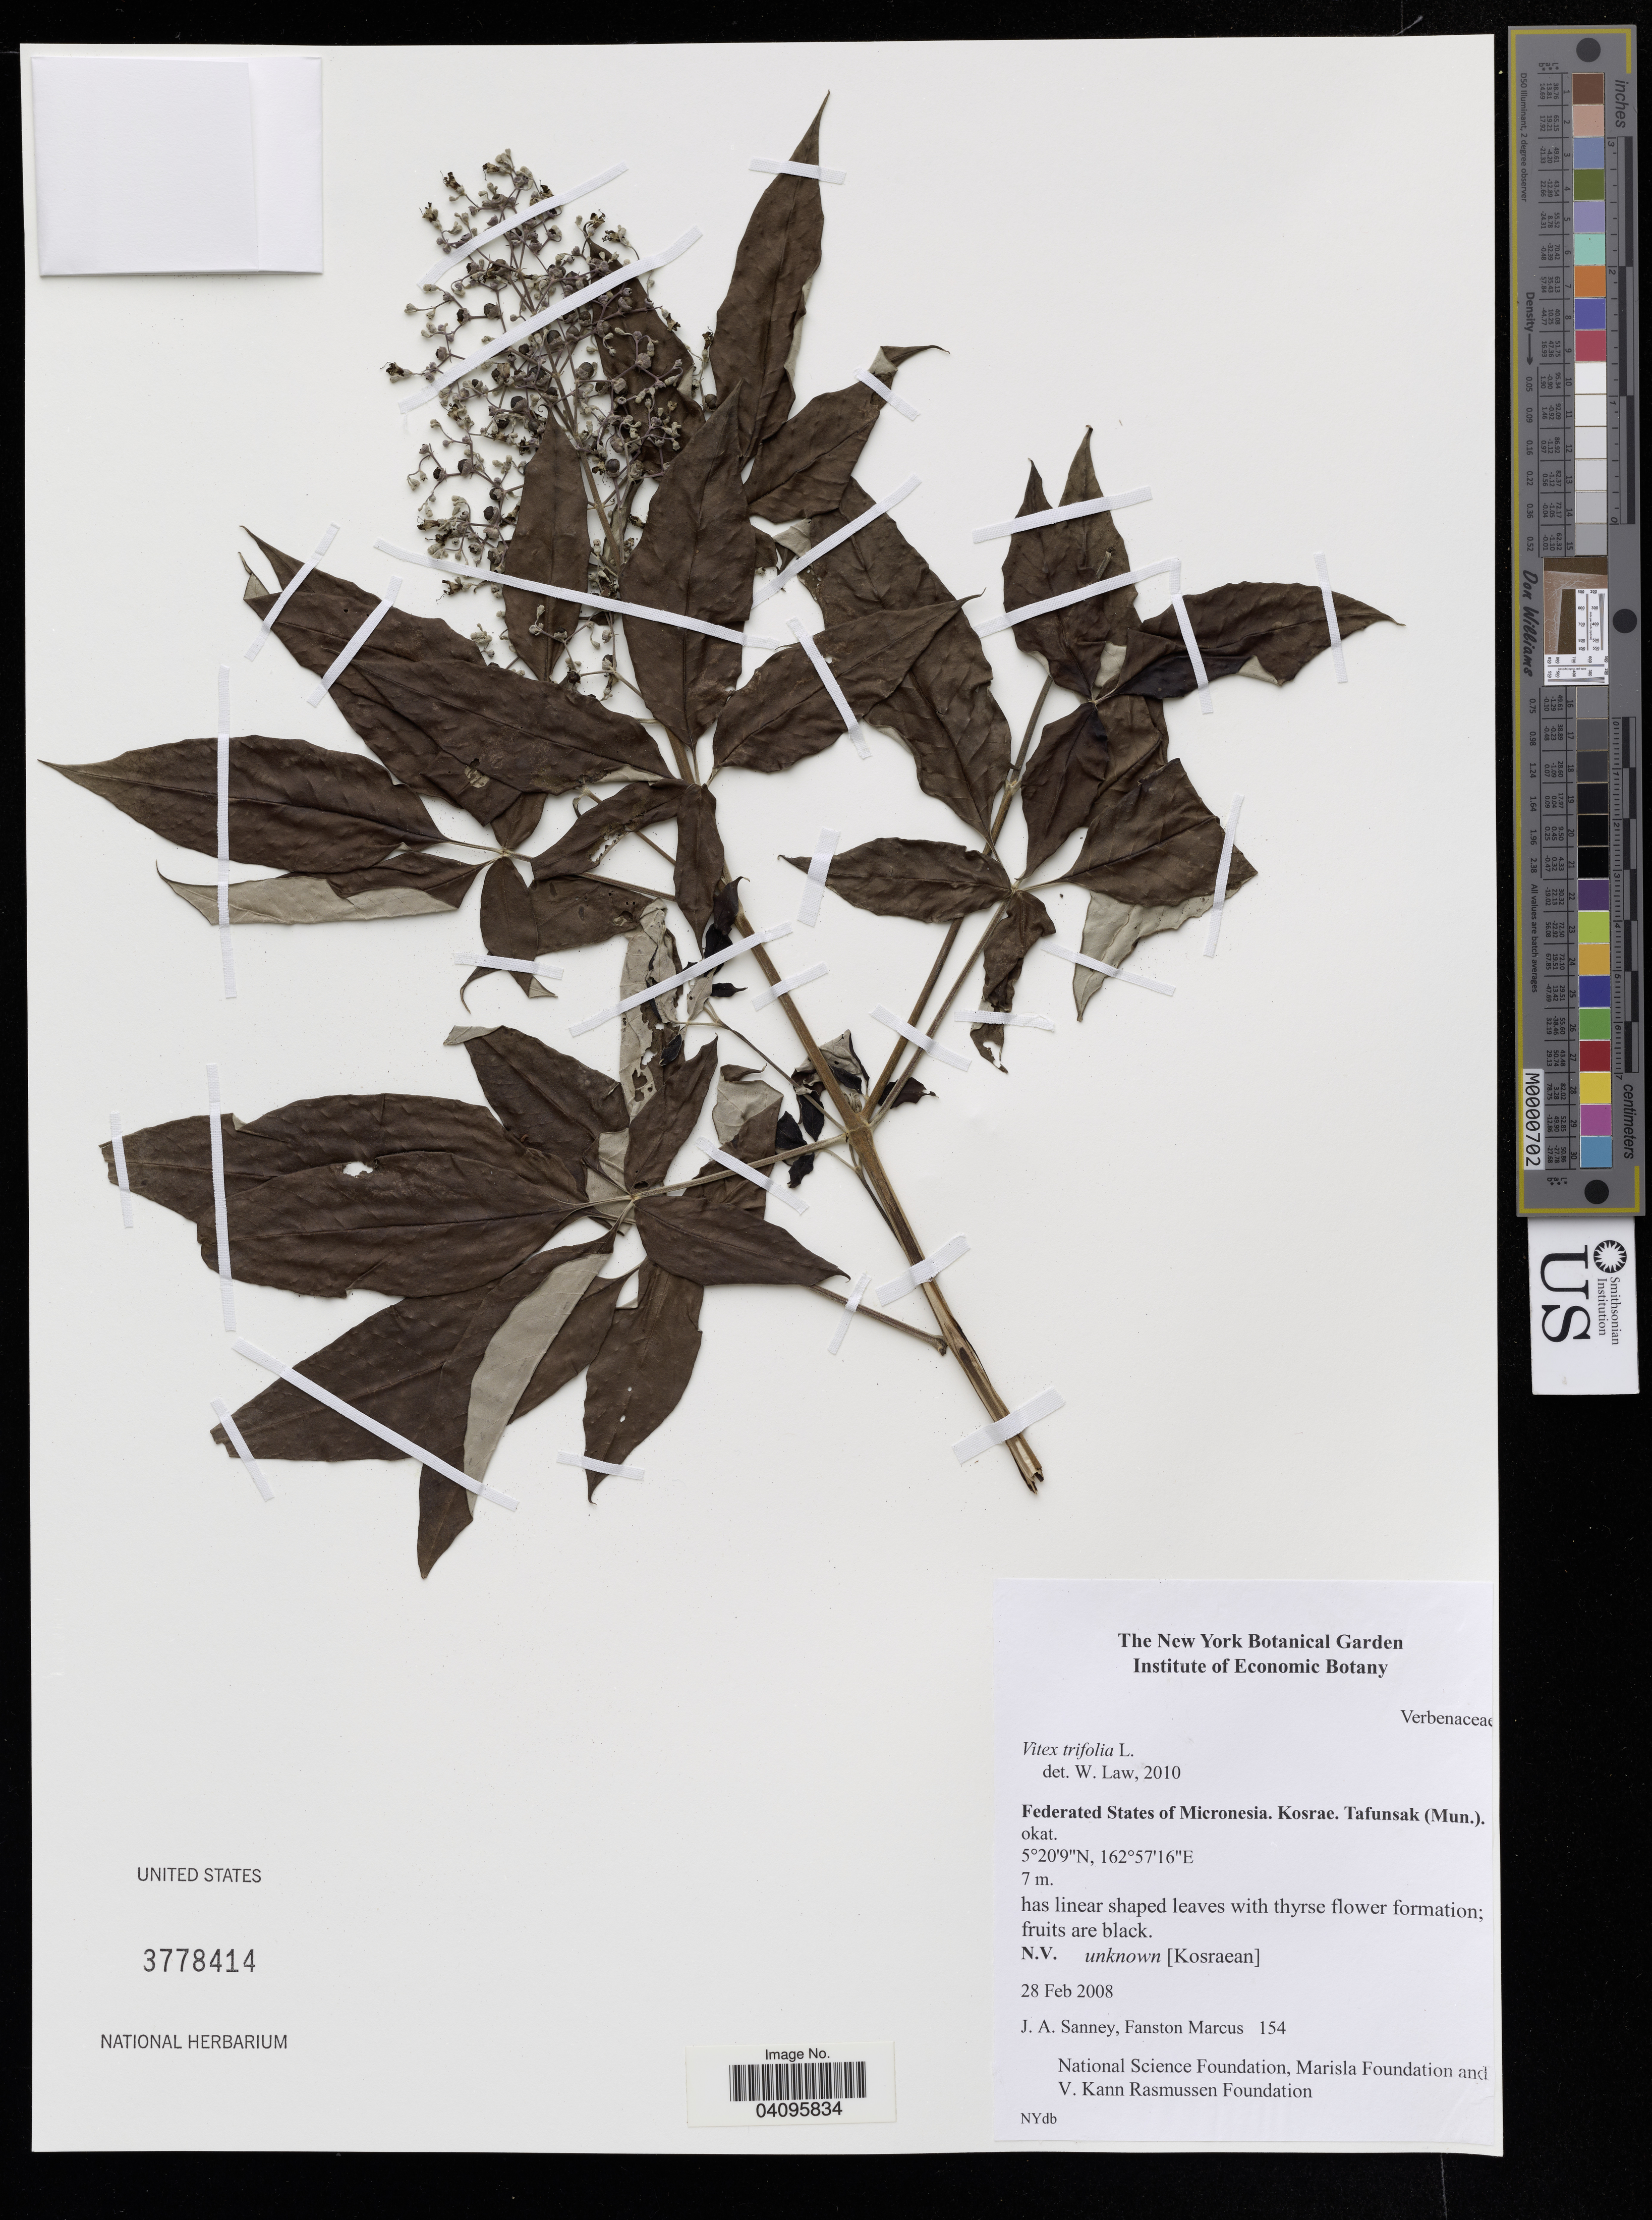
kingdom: Plantae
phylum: Tracheophyta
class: Magnoliopsida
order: Lamiales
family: Lamiaceae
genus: Vitex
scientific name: Vitex trifolia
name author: L.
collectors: J. Sanney & F. Marcus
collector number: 154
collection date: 2008-02-28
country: Micronesia, Federated States of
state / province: Kosrae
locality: Tafunsak (Mun.). okat.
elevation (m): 7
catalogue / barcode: US 3778414